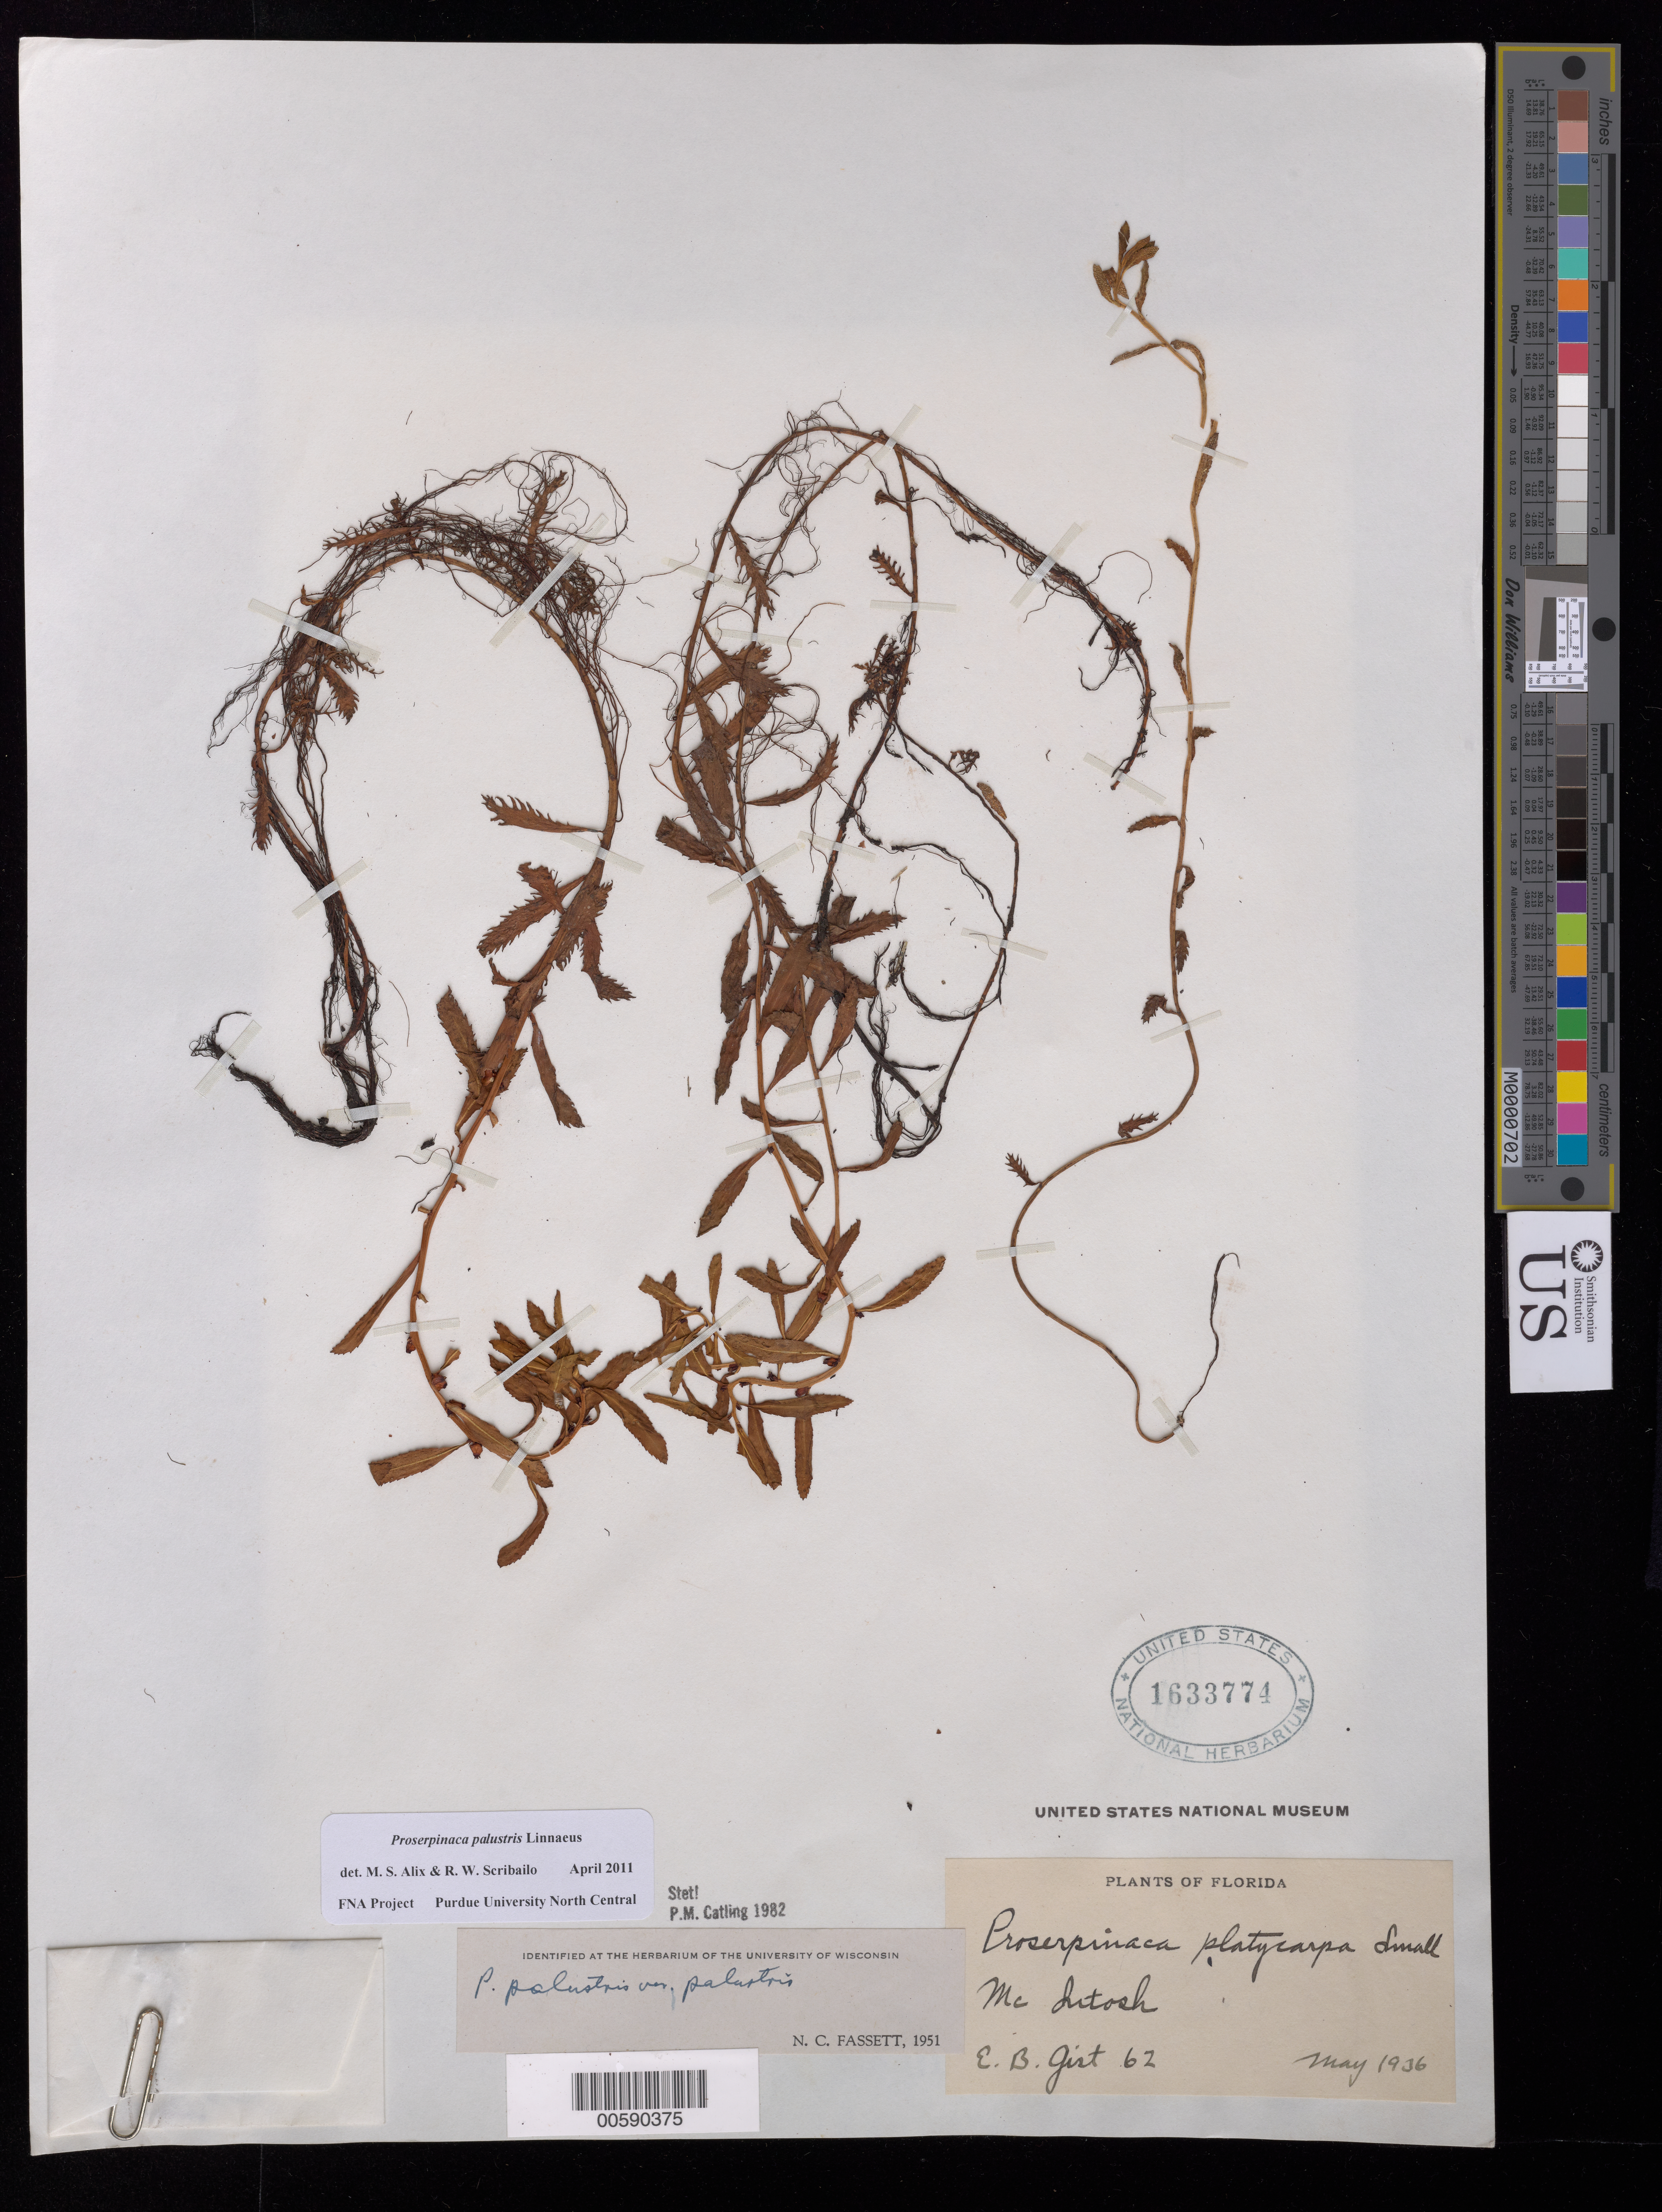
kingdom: Plantae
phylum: Tracheophyta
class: Magnoliopsida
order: Saxifragales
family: Haloragaceae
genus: Proserpinaca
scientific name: Proserpinaca palustris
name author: L.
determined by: Scribailo, R. W.; Alix, M. S.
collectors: E. Girt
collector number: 62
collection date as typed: May 1936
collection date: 1936-05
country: United States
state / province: Florida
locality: Mc Intosh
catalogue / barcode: US 1633774